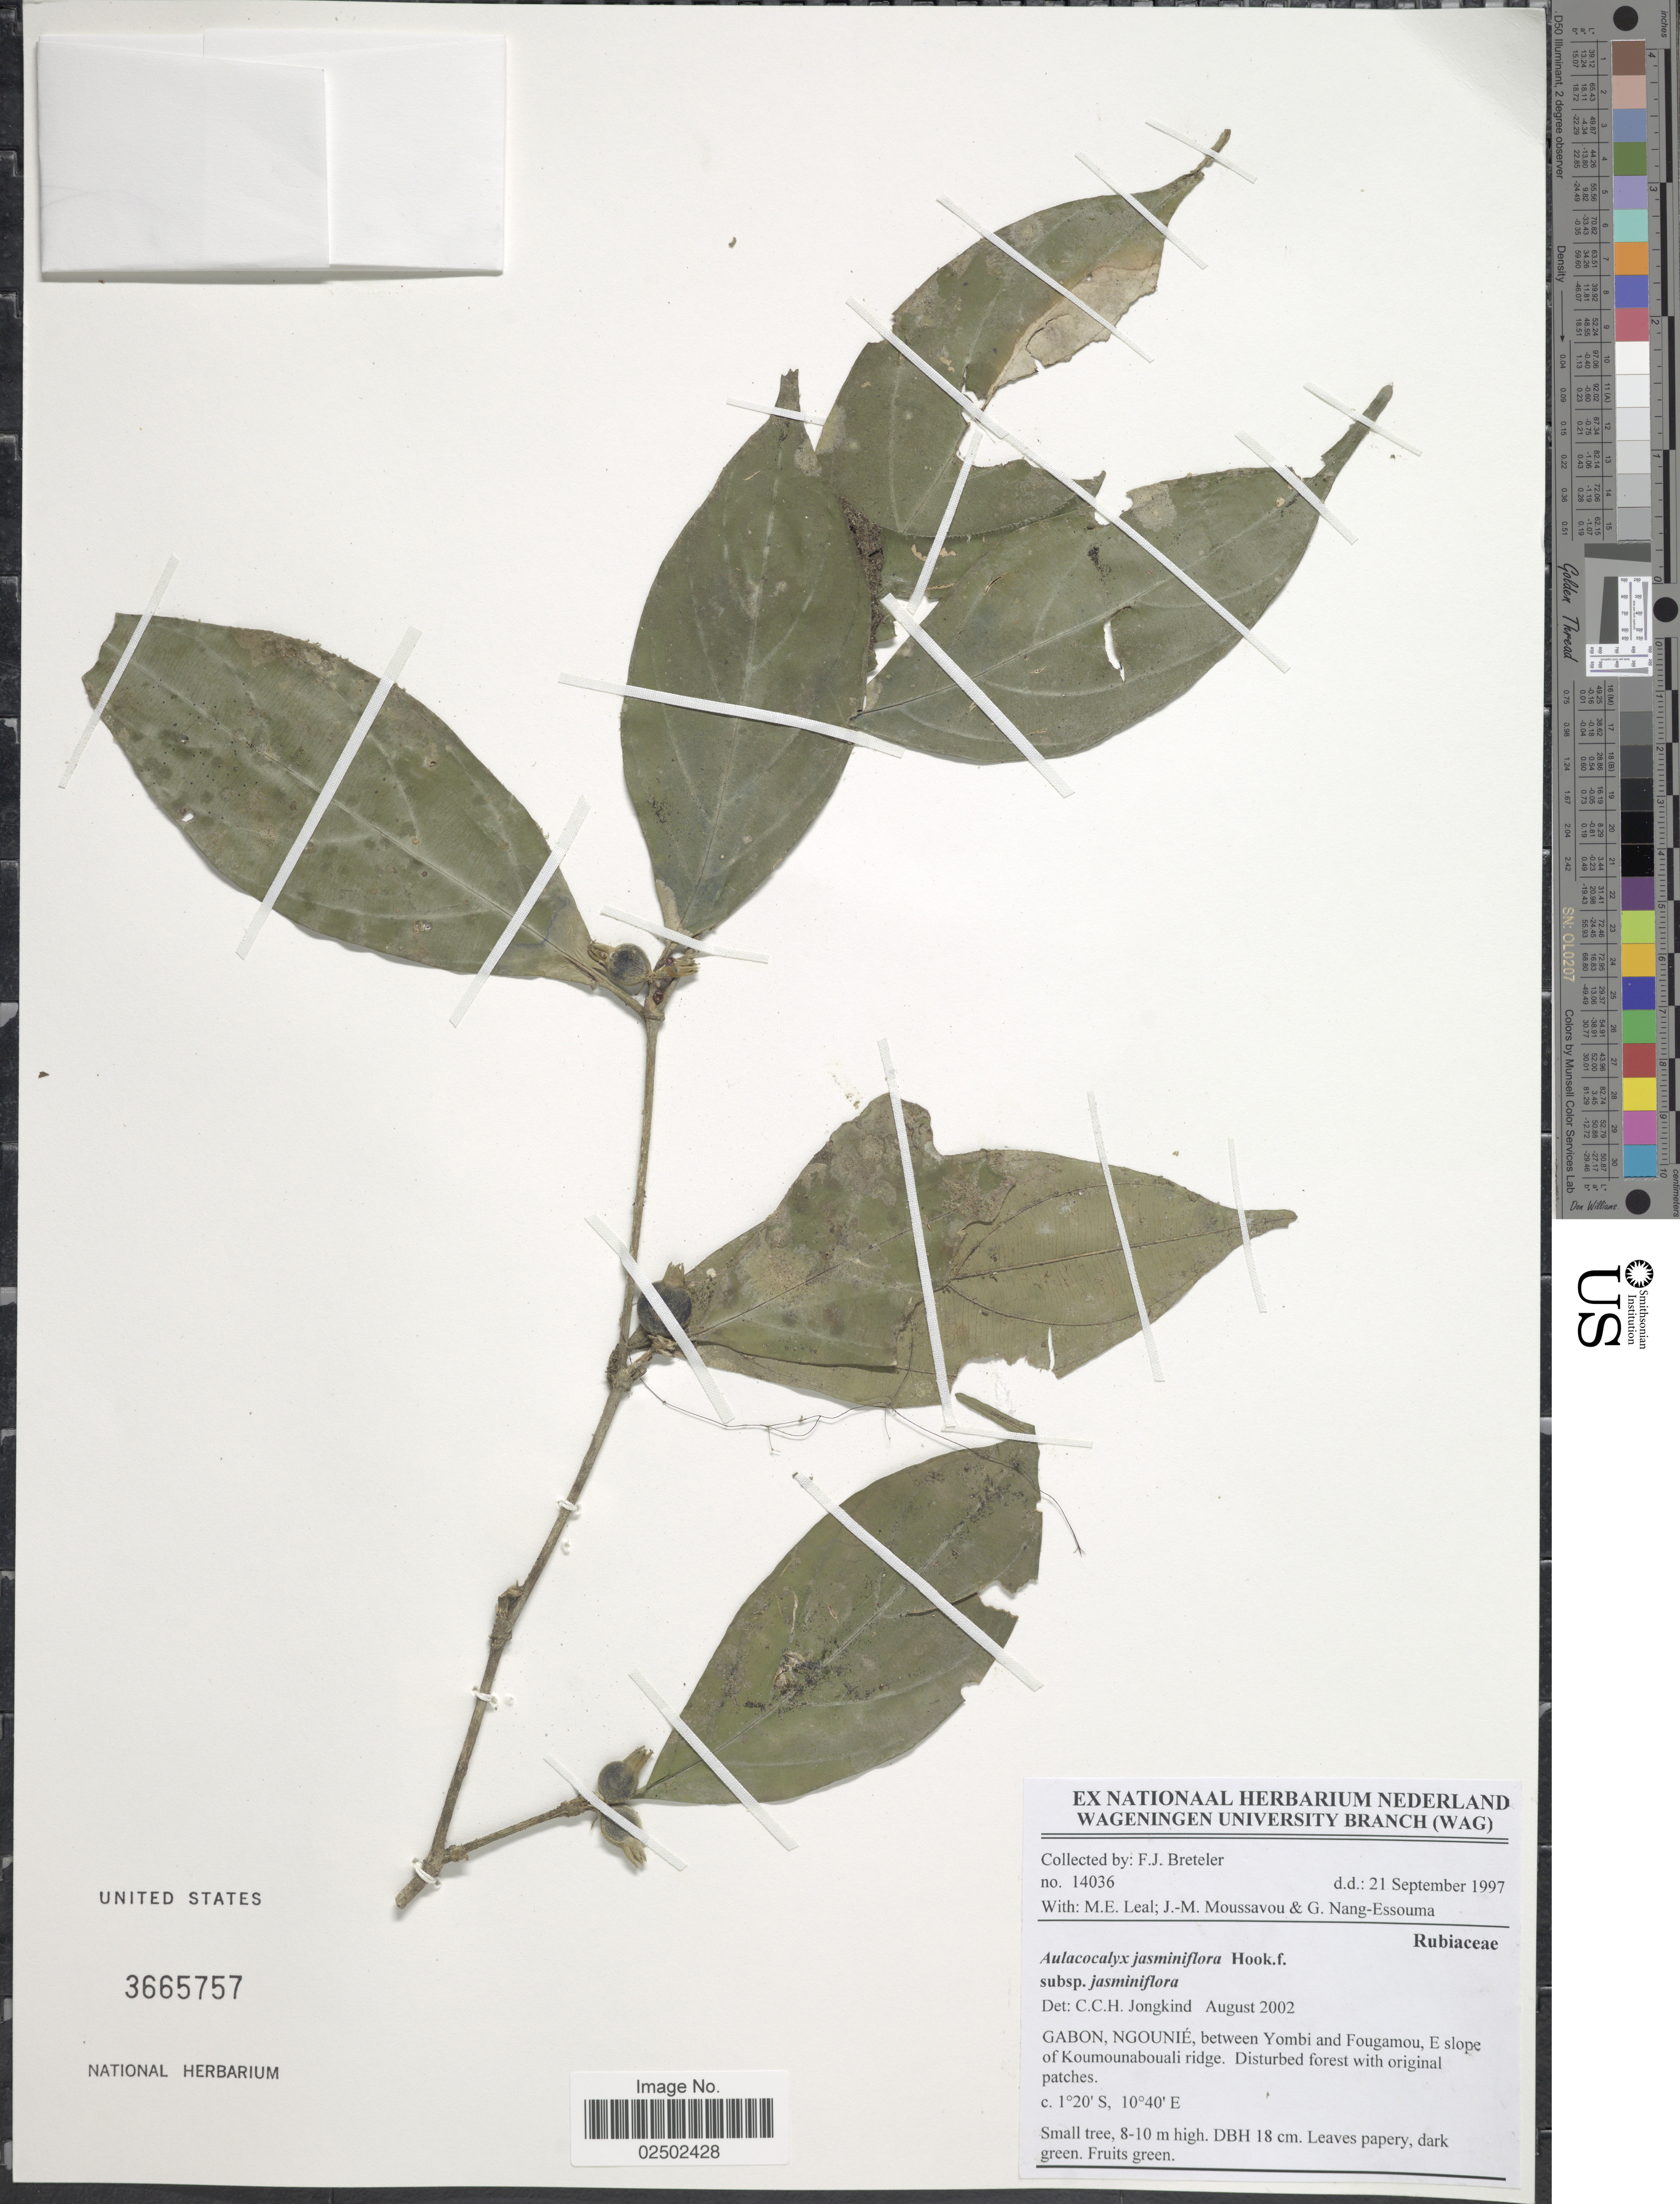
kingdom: Plantae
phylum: Tracheophyta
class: Magnoliopsida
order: Gentianales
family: Rubiaceae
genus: Aulacocalyx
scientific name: Aulacocalyx jasminiflora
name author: Hook. f.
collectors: F. J. Breteler, M. E. Leal, J. Moussavou & G. Nang-Essouma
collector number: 14036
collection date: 1997-09-21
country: Gabon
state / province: Ngounie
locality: Between Yombi and Fougamou, E slope of Koumounabouali ridge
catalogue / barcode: US 3665757